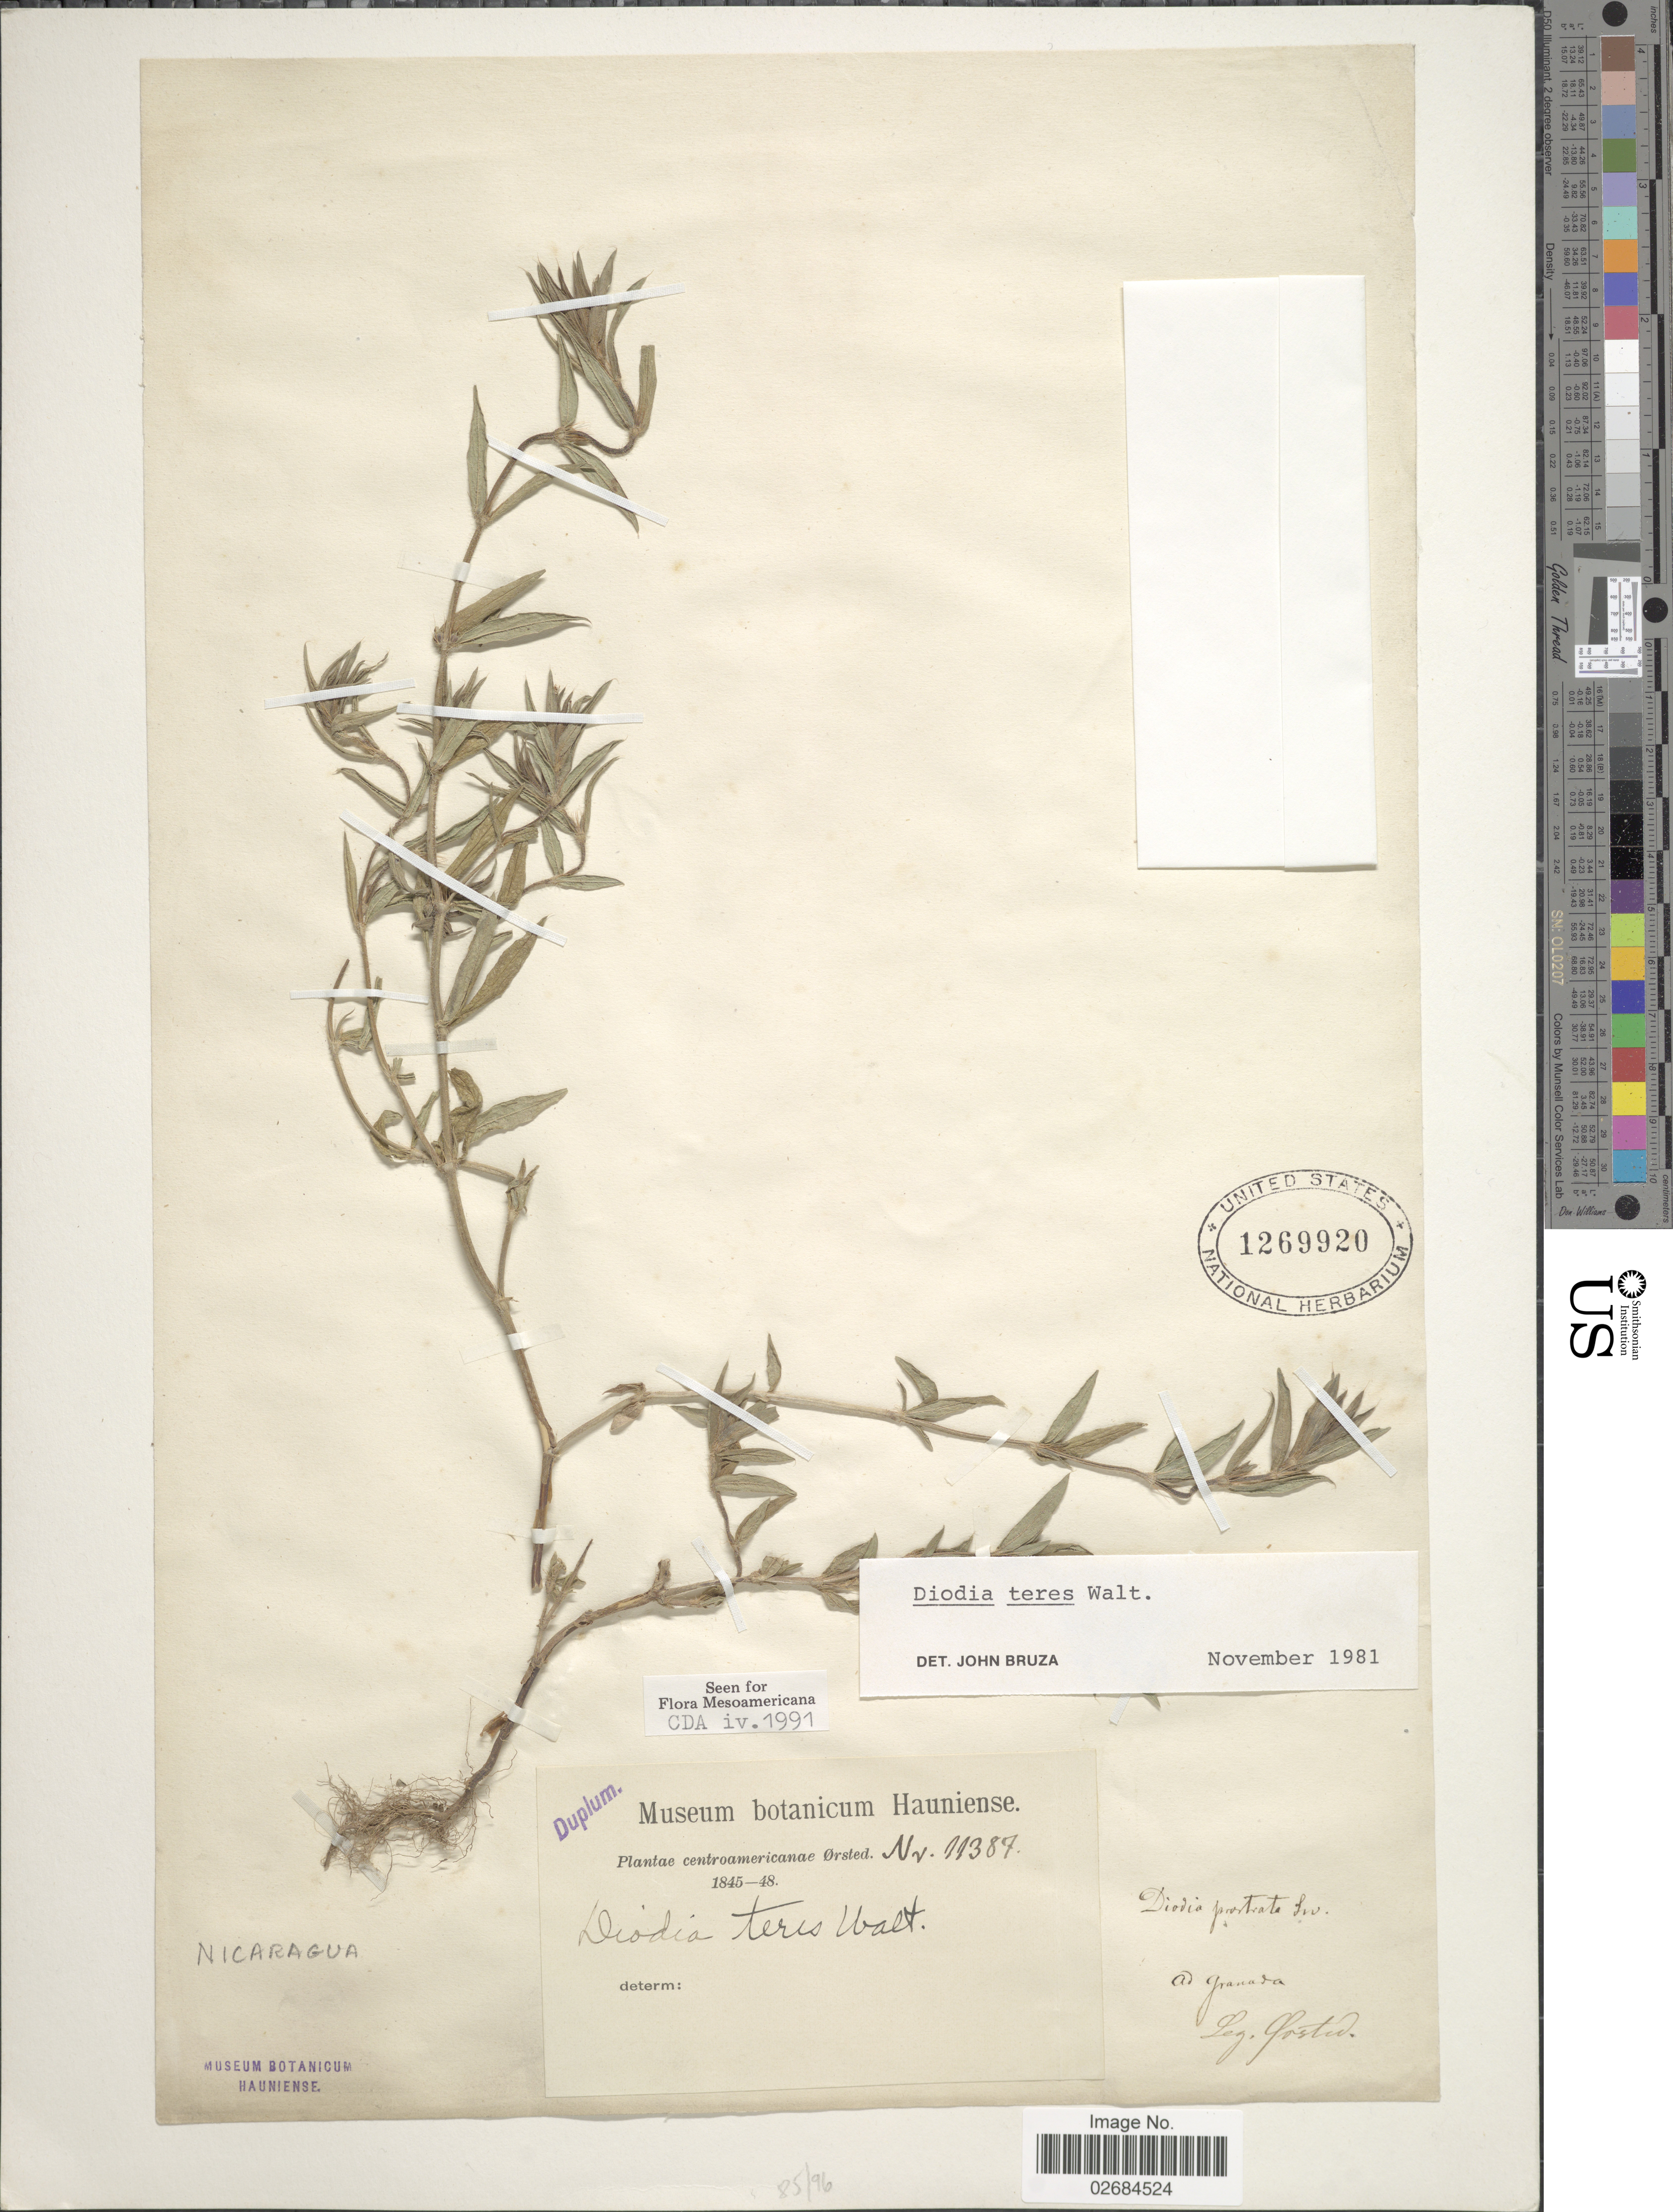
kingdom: Plantae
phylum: Tracheophyta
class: Magnoliopsida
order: Gentianales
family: Rubiaceae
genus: Diodia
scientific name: Diodia teres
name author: Walter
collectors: Ørsted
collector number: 11387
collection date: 1845/1848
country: Nicaragua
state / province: Granada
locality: Centroamericanae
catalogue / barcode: US 1269920